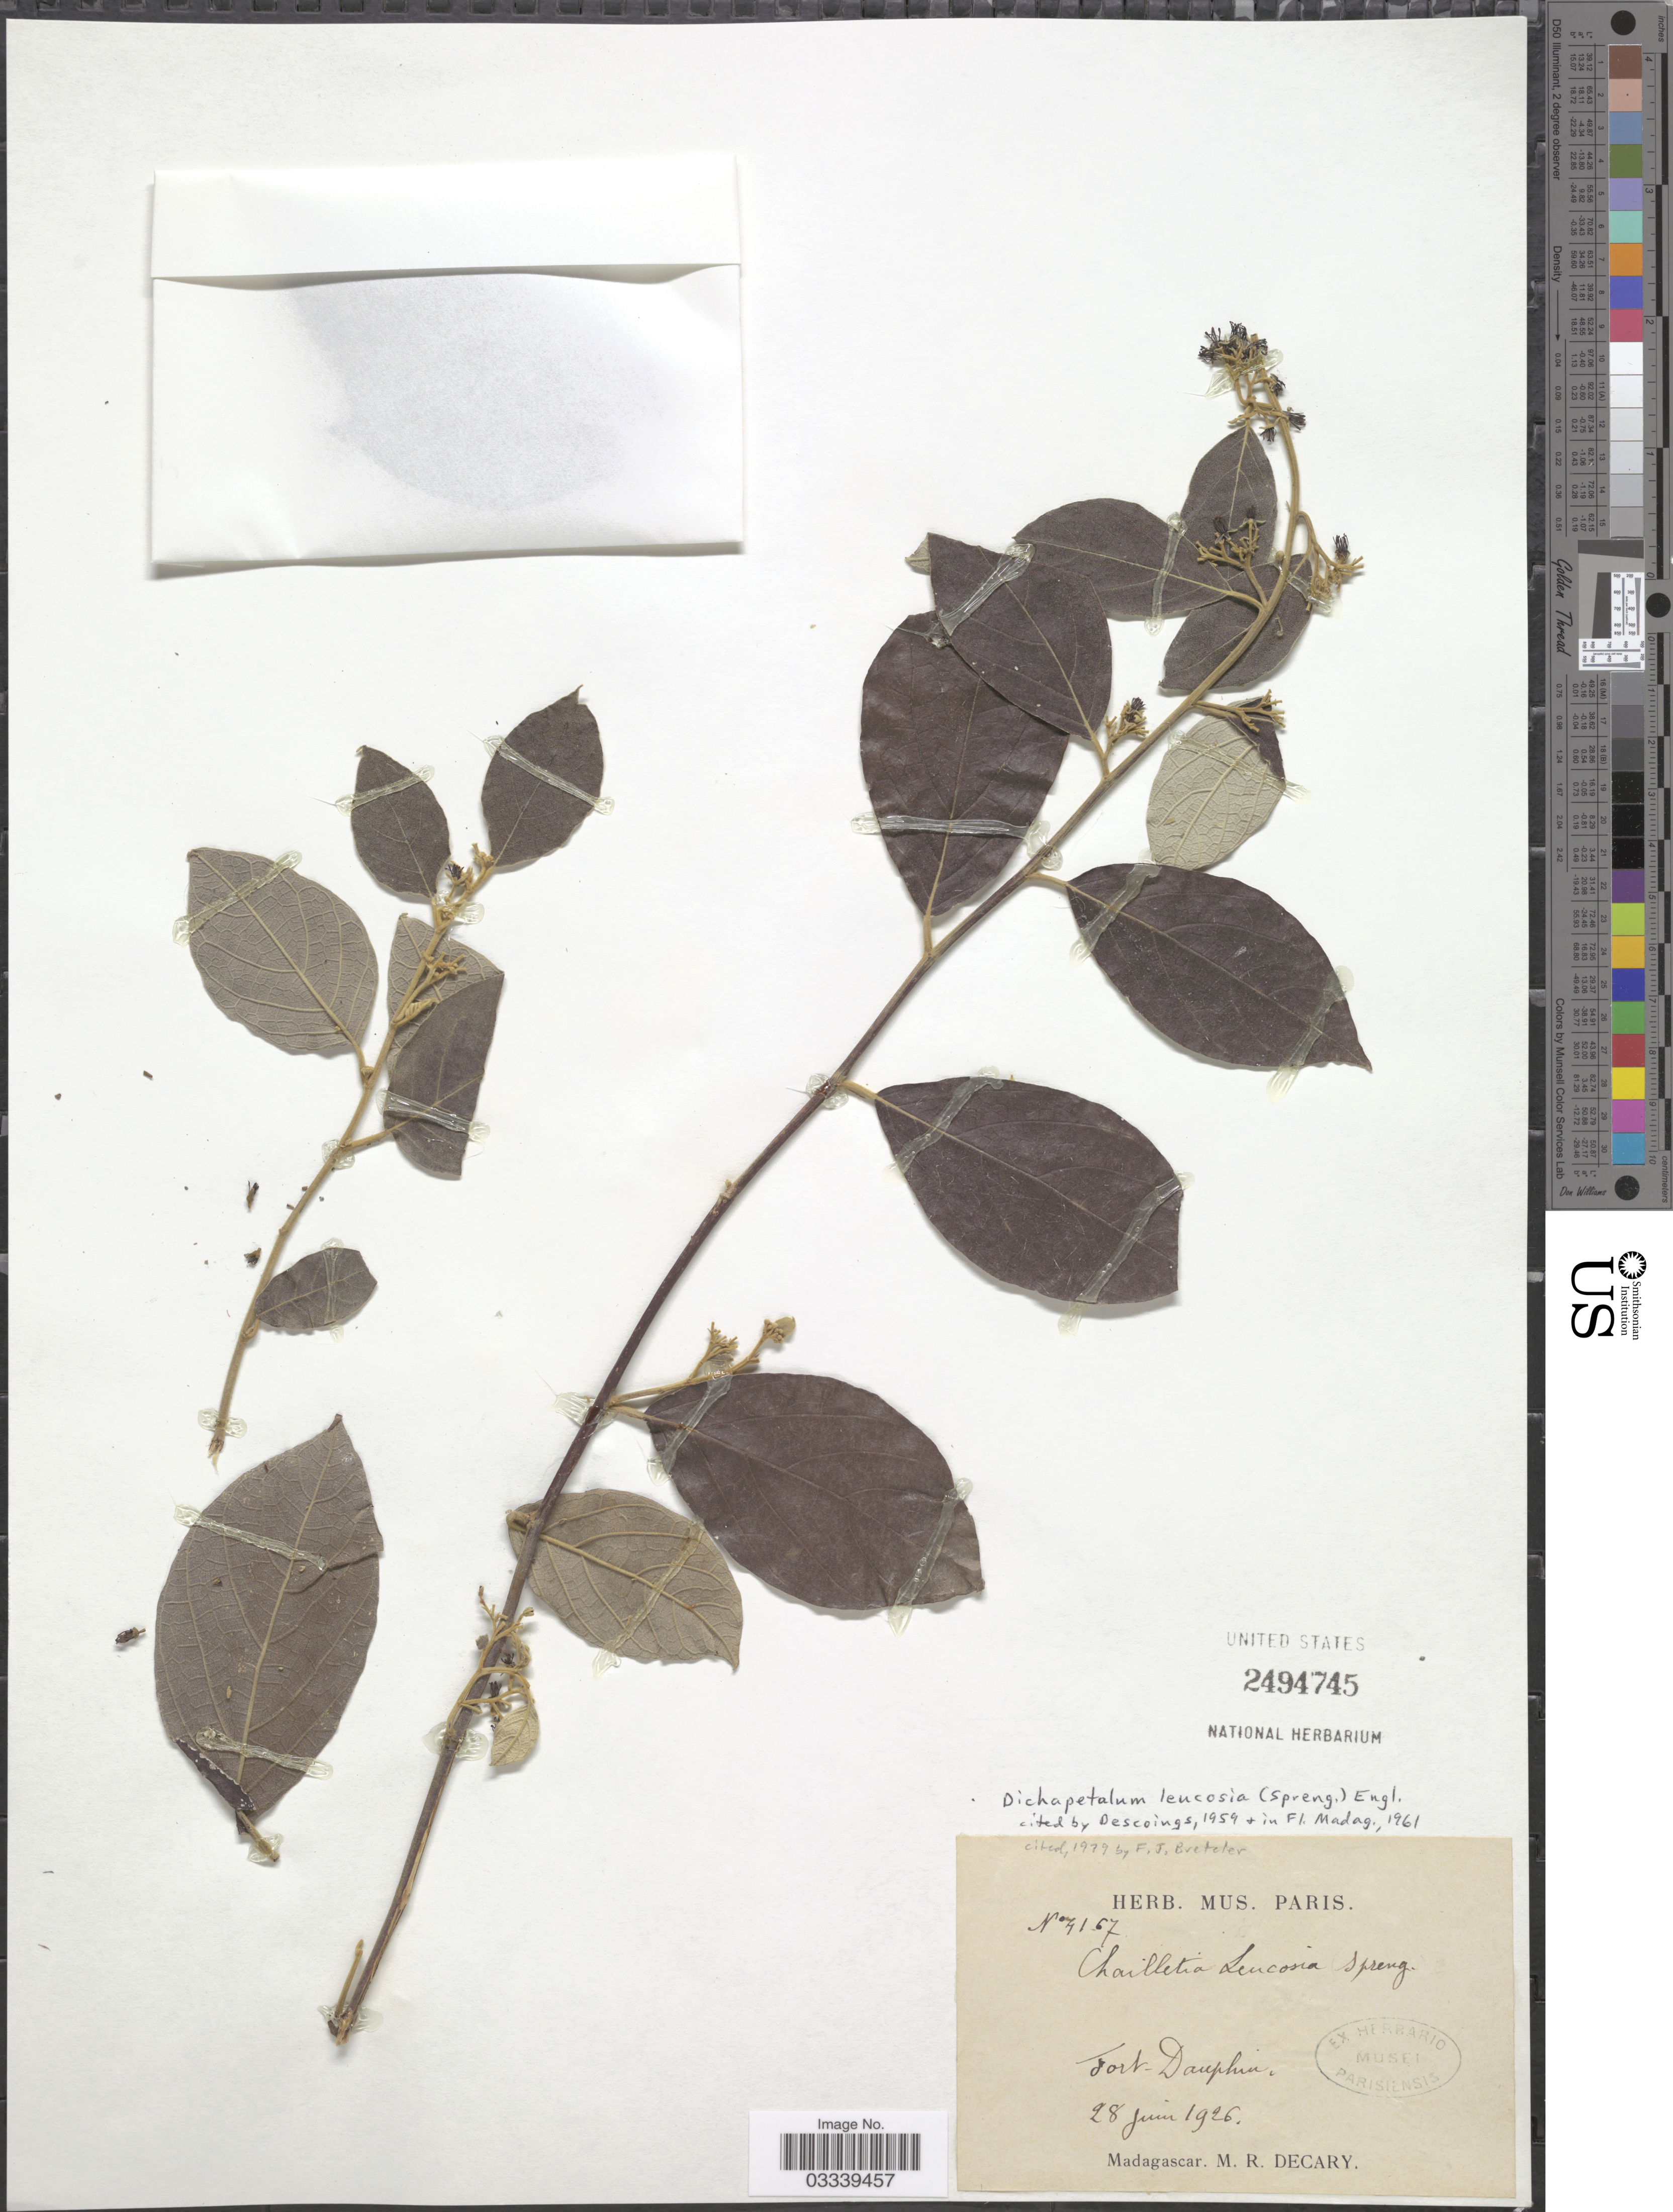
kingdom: Plantae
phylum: Tracheophyta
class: Magnoliopsida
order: Malpighiales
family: Dichapetalaceae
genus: Dichapetalum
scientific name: Dichapetalum leucosia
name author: (Spreng.) Engl.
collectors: R. Decary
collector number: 4167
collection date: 1926-06-28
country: Madagascar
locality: Fort-Dauphin.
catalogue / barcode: US 2494745